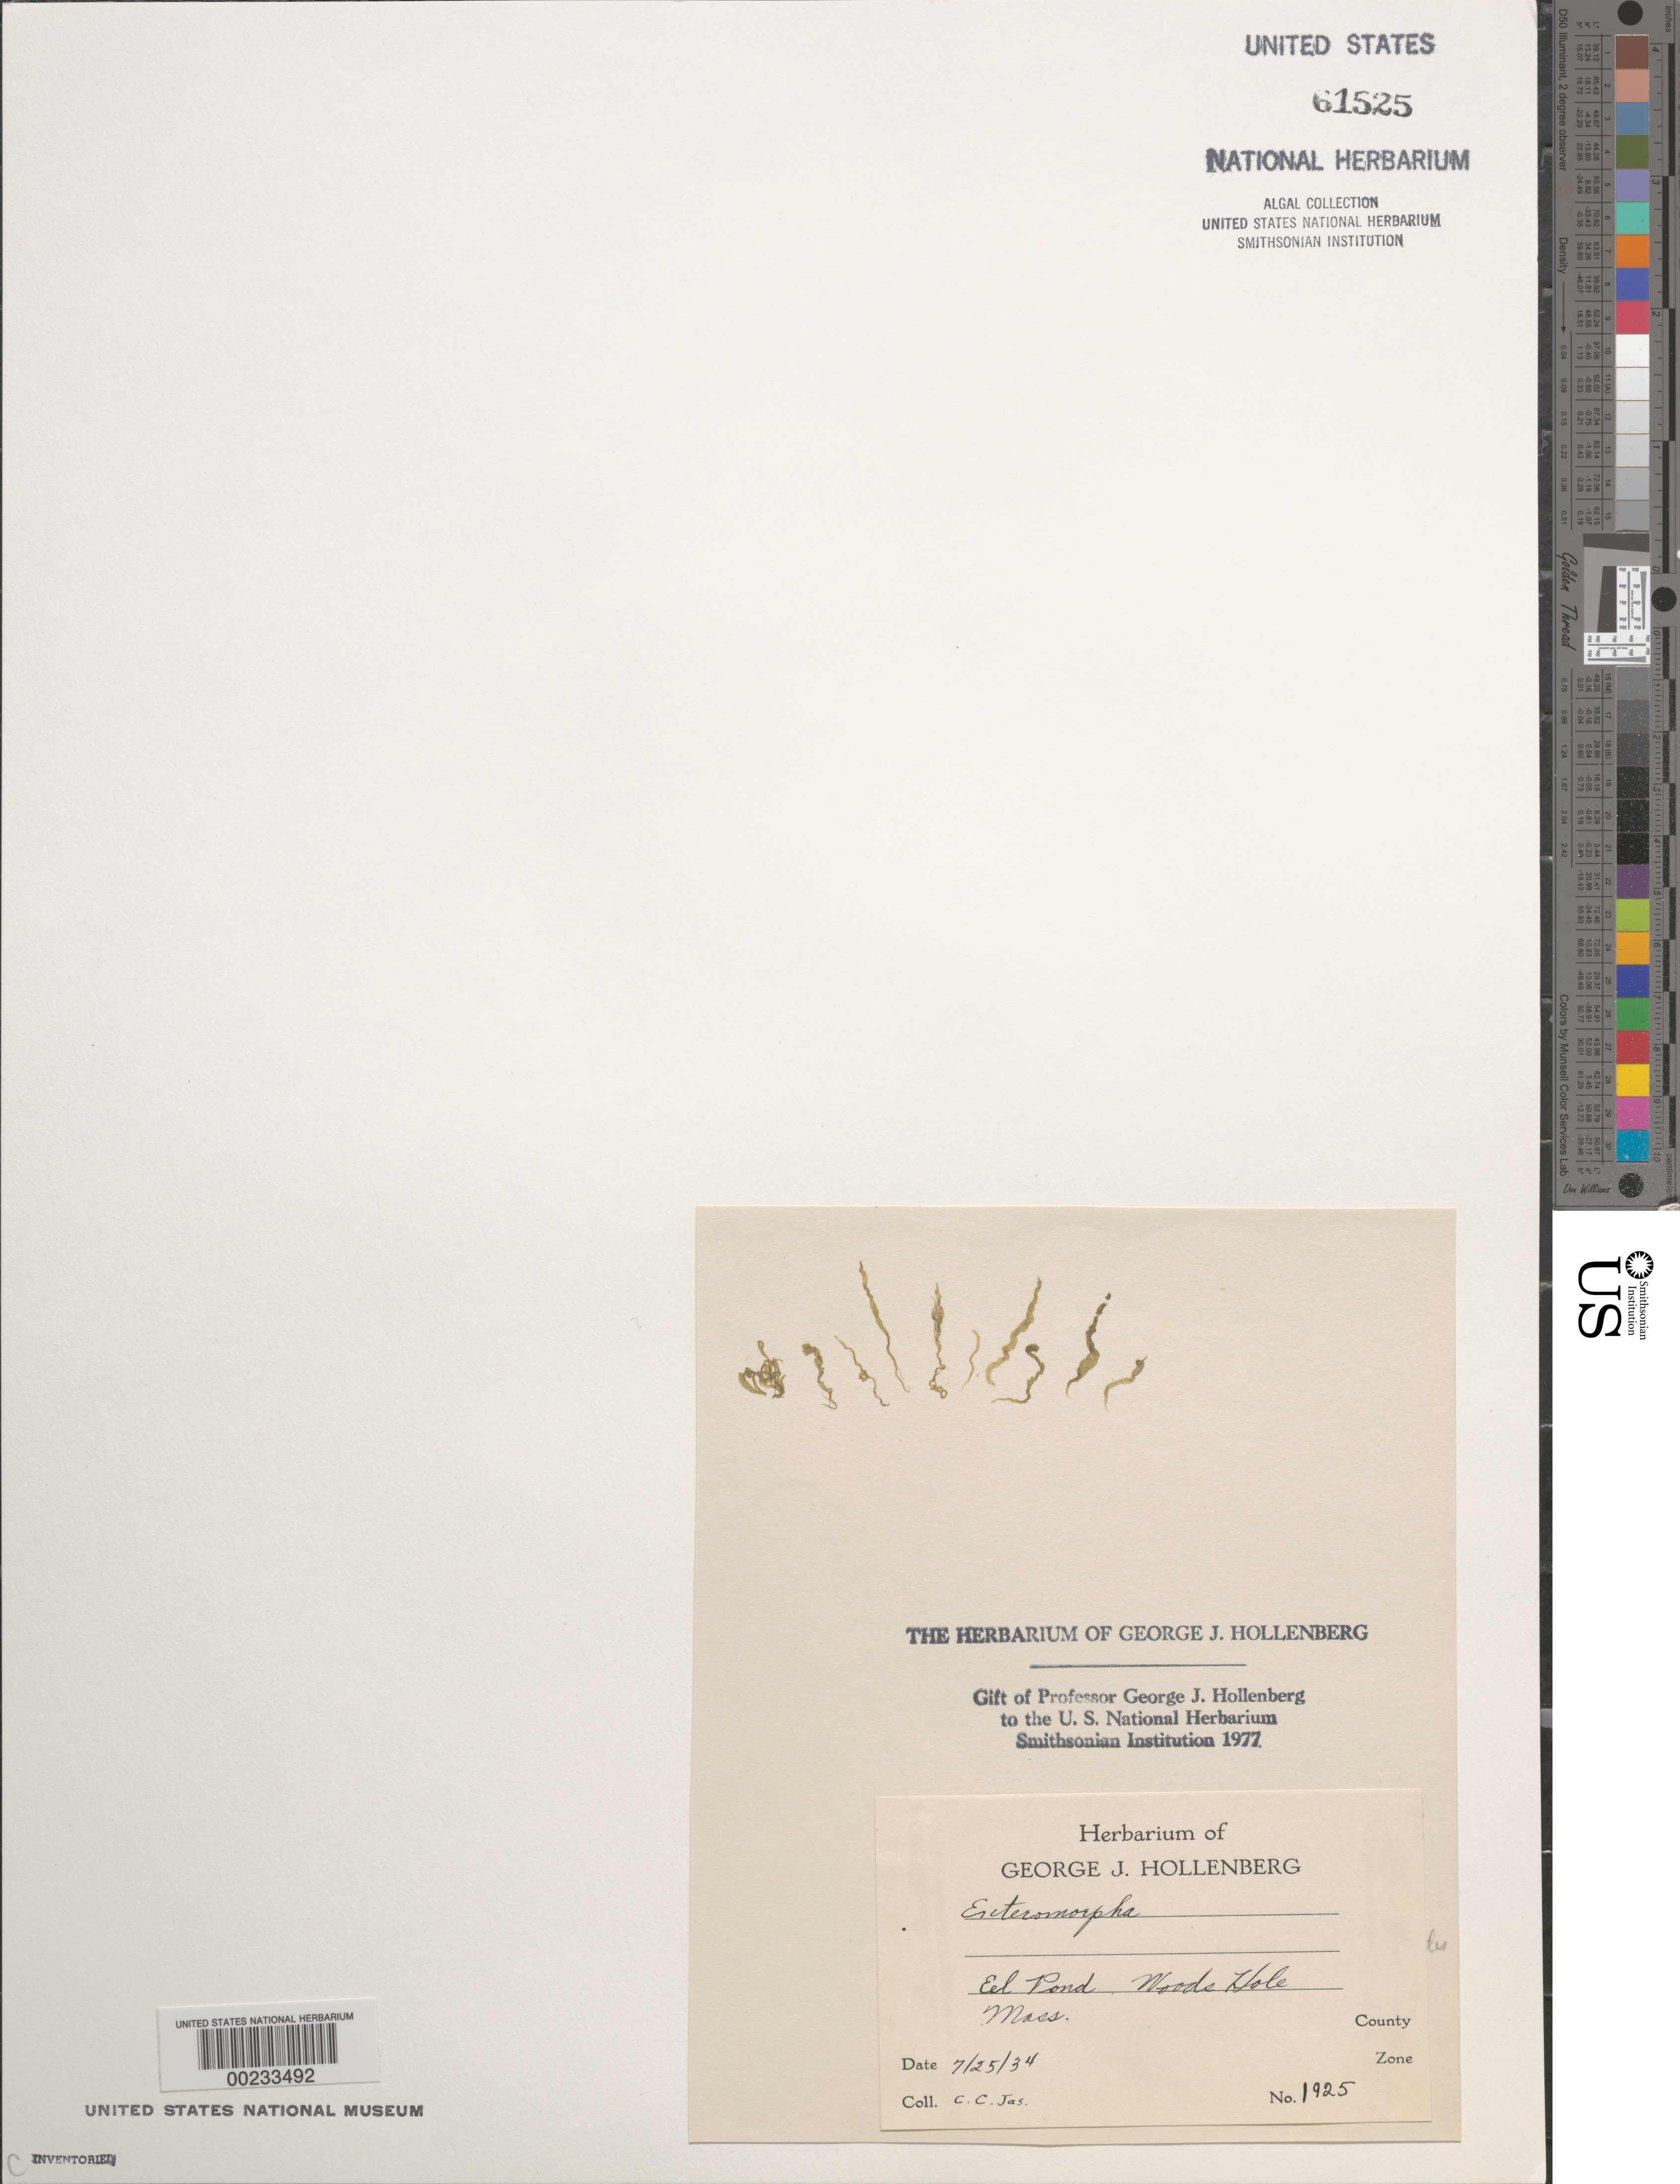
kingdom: Plantae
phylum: Chlorophyta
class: Ulvophyceae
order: Ulvales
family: Ulvaceae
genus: Ulva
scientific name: Ulva sp.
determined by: Algae name updating Project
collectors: C. Jas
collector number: GJH 1925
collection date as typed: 25 Jul 1934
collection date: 1934-07-25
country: United States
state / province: Massachusetts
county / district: Barnstable County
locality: Woods Hole, Eel Pond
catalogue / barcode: US 61525